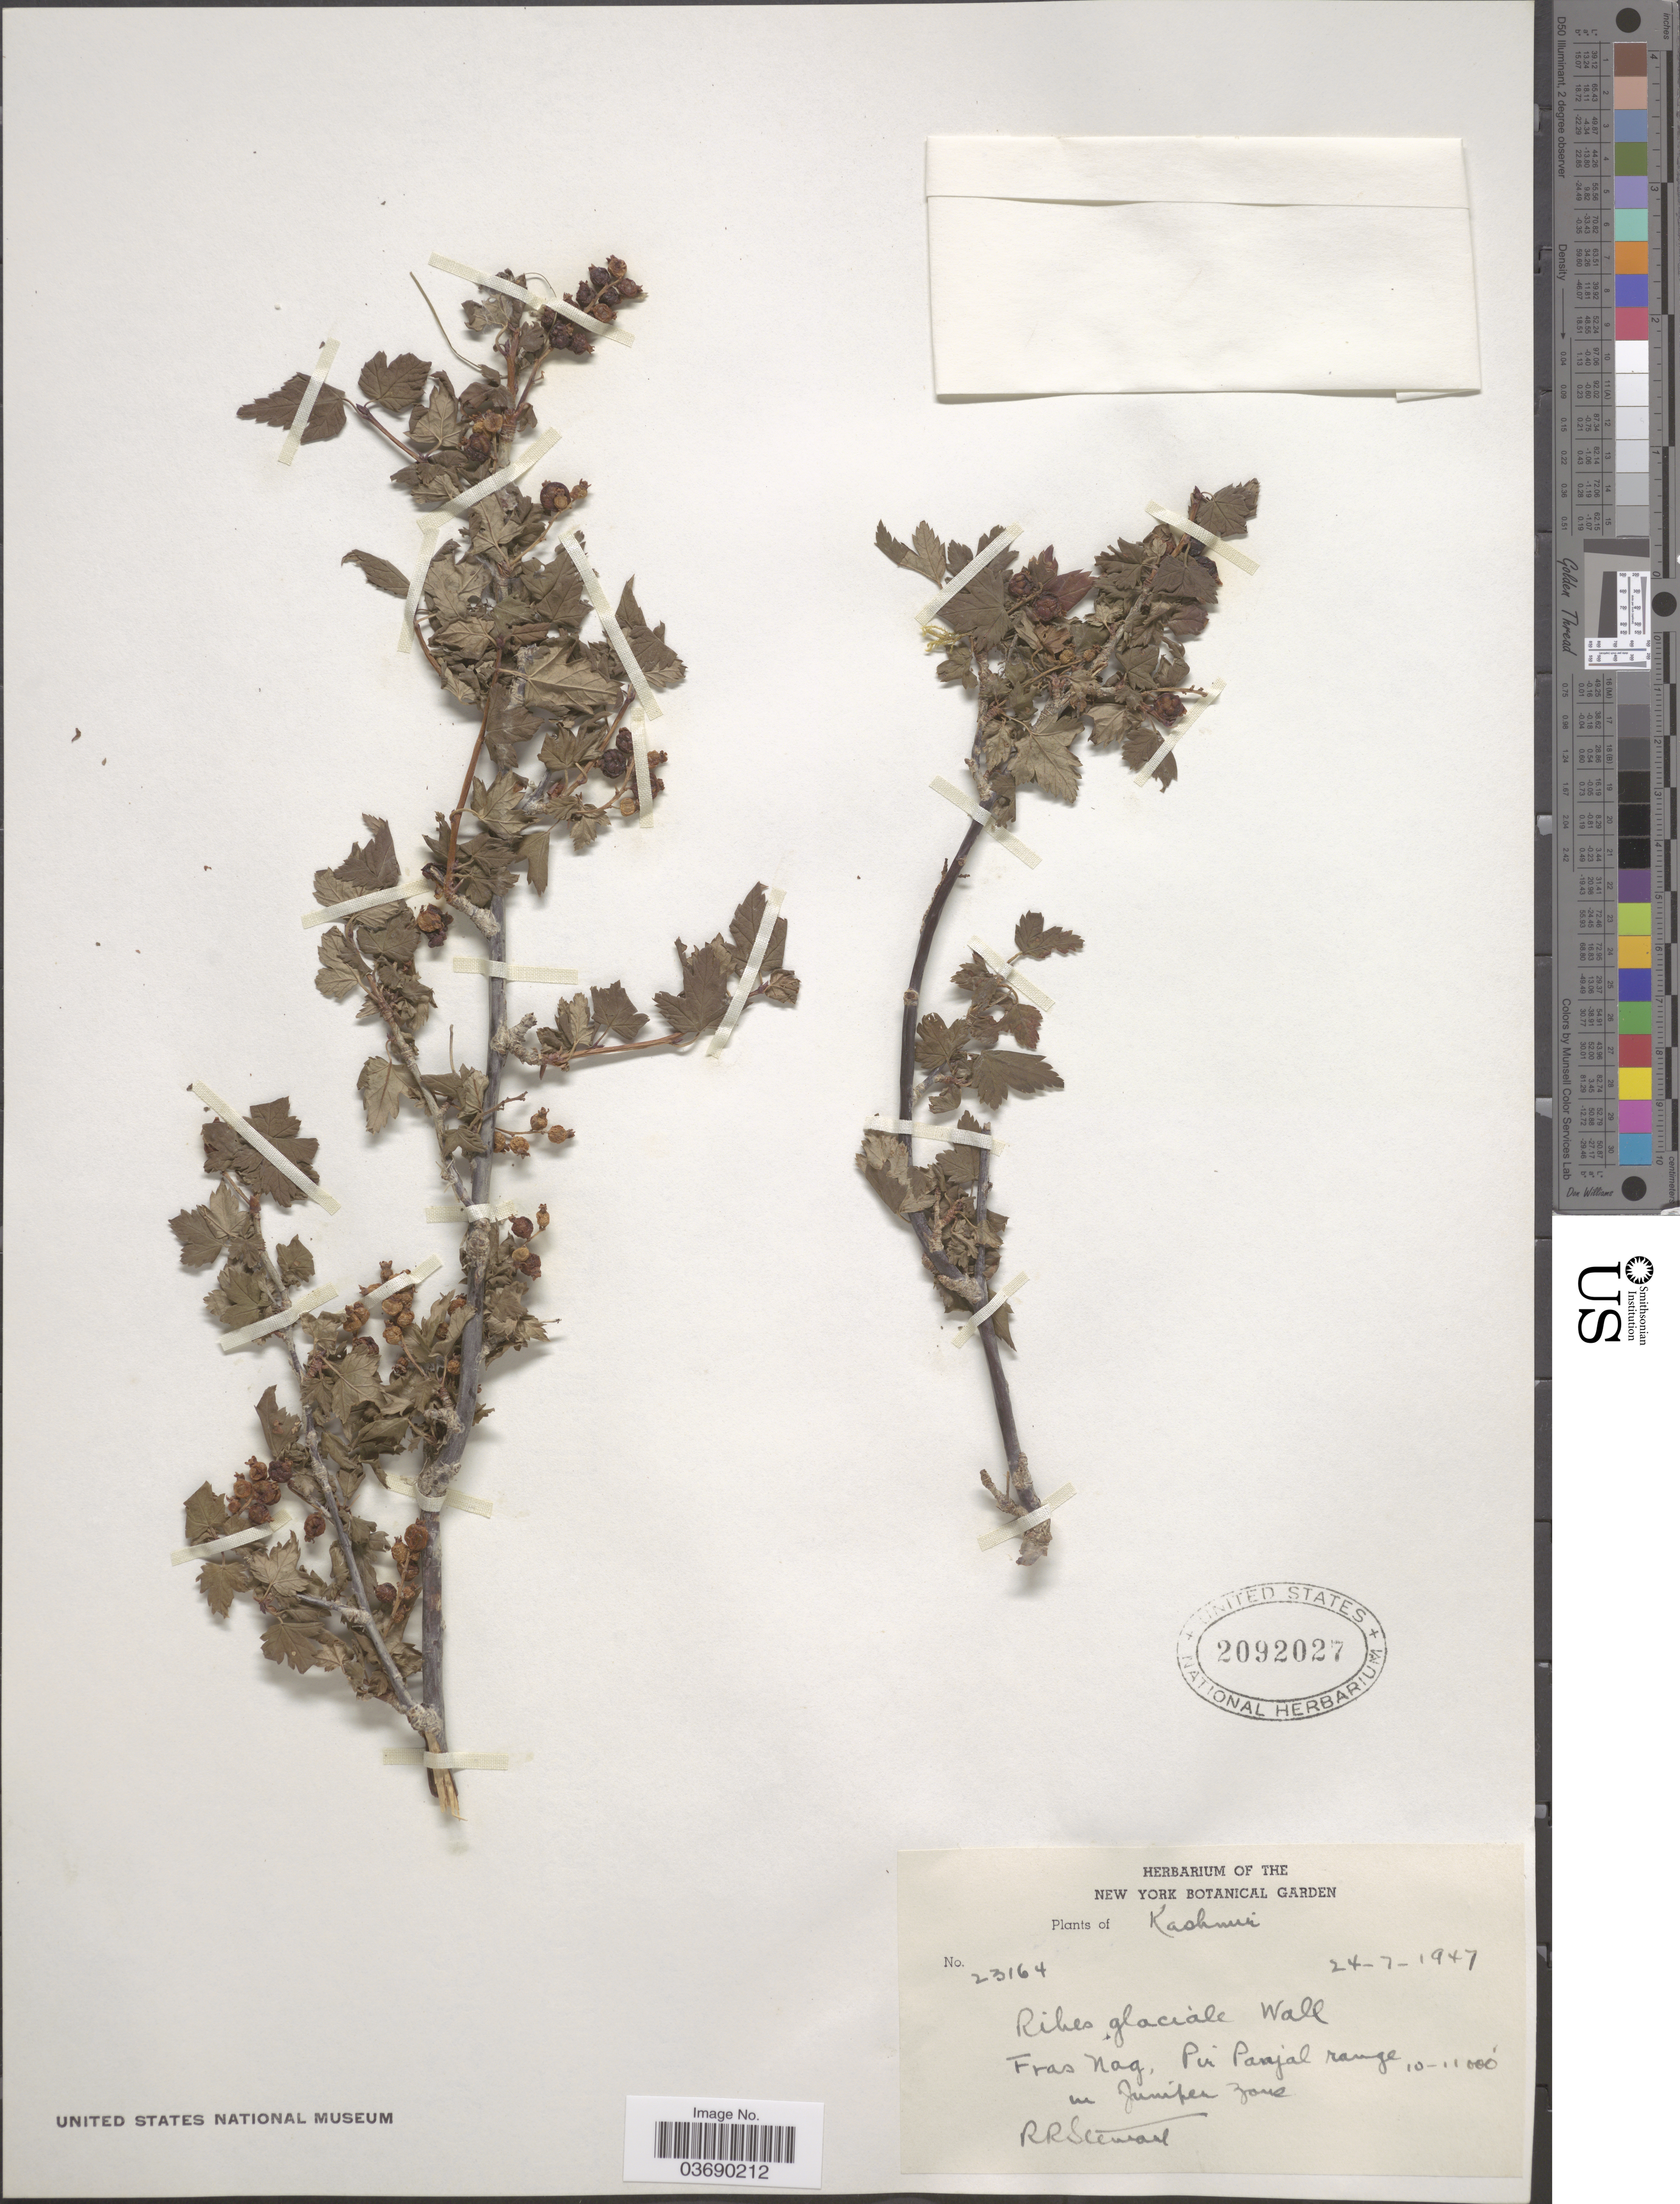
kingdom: Plantae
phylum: Tracheophyta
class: Magnoliopsida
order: Saxifragales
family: Grossulariaceae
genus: Ribes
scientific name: Ribes glaciale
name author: Wall.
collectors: R. Stewart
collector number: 23164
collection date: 1947-07-24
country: India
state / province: Jammu and Kashmir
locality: Kashmir. Fras Nag, Pir Panjal range in Juniper Zone.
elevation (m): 3048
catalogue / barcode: US 2092027